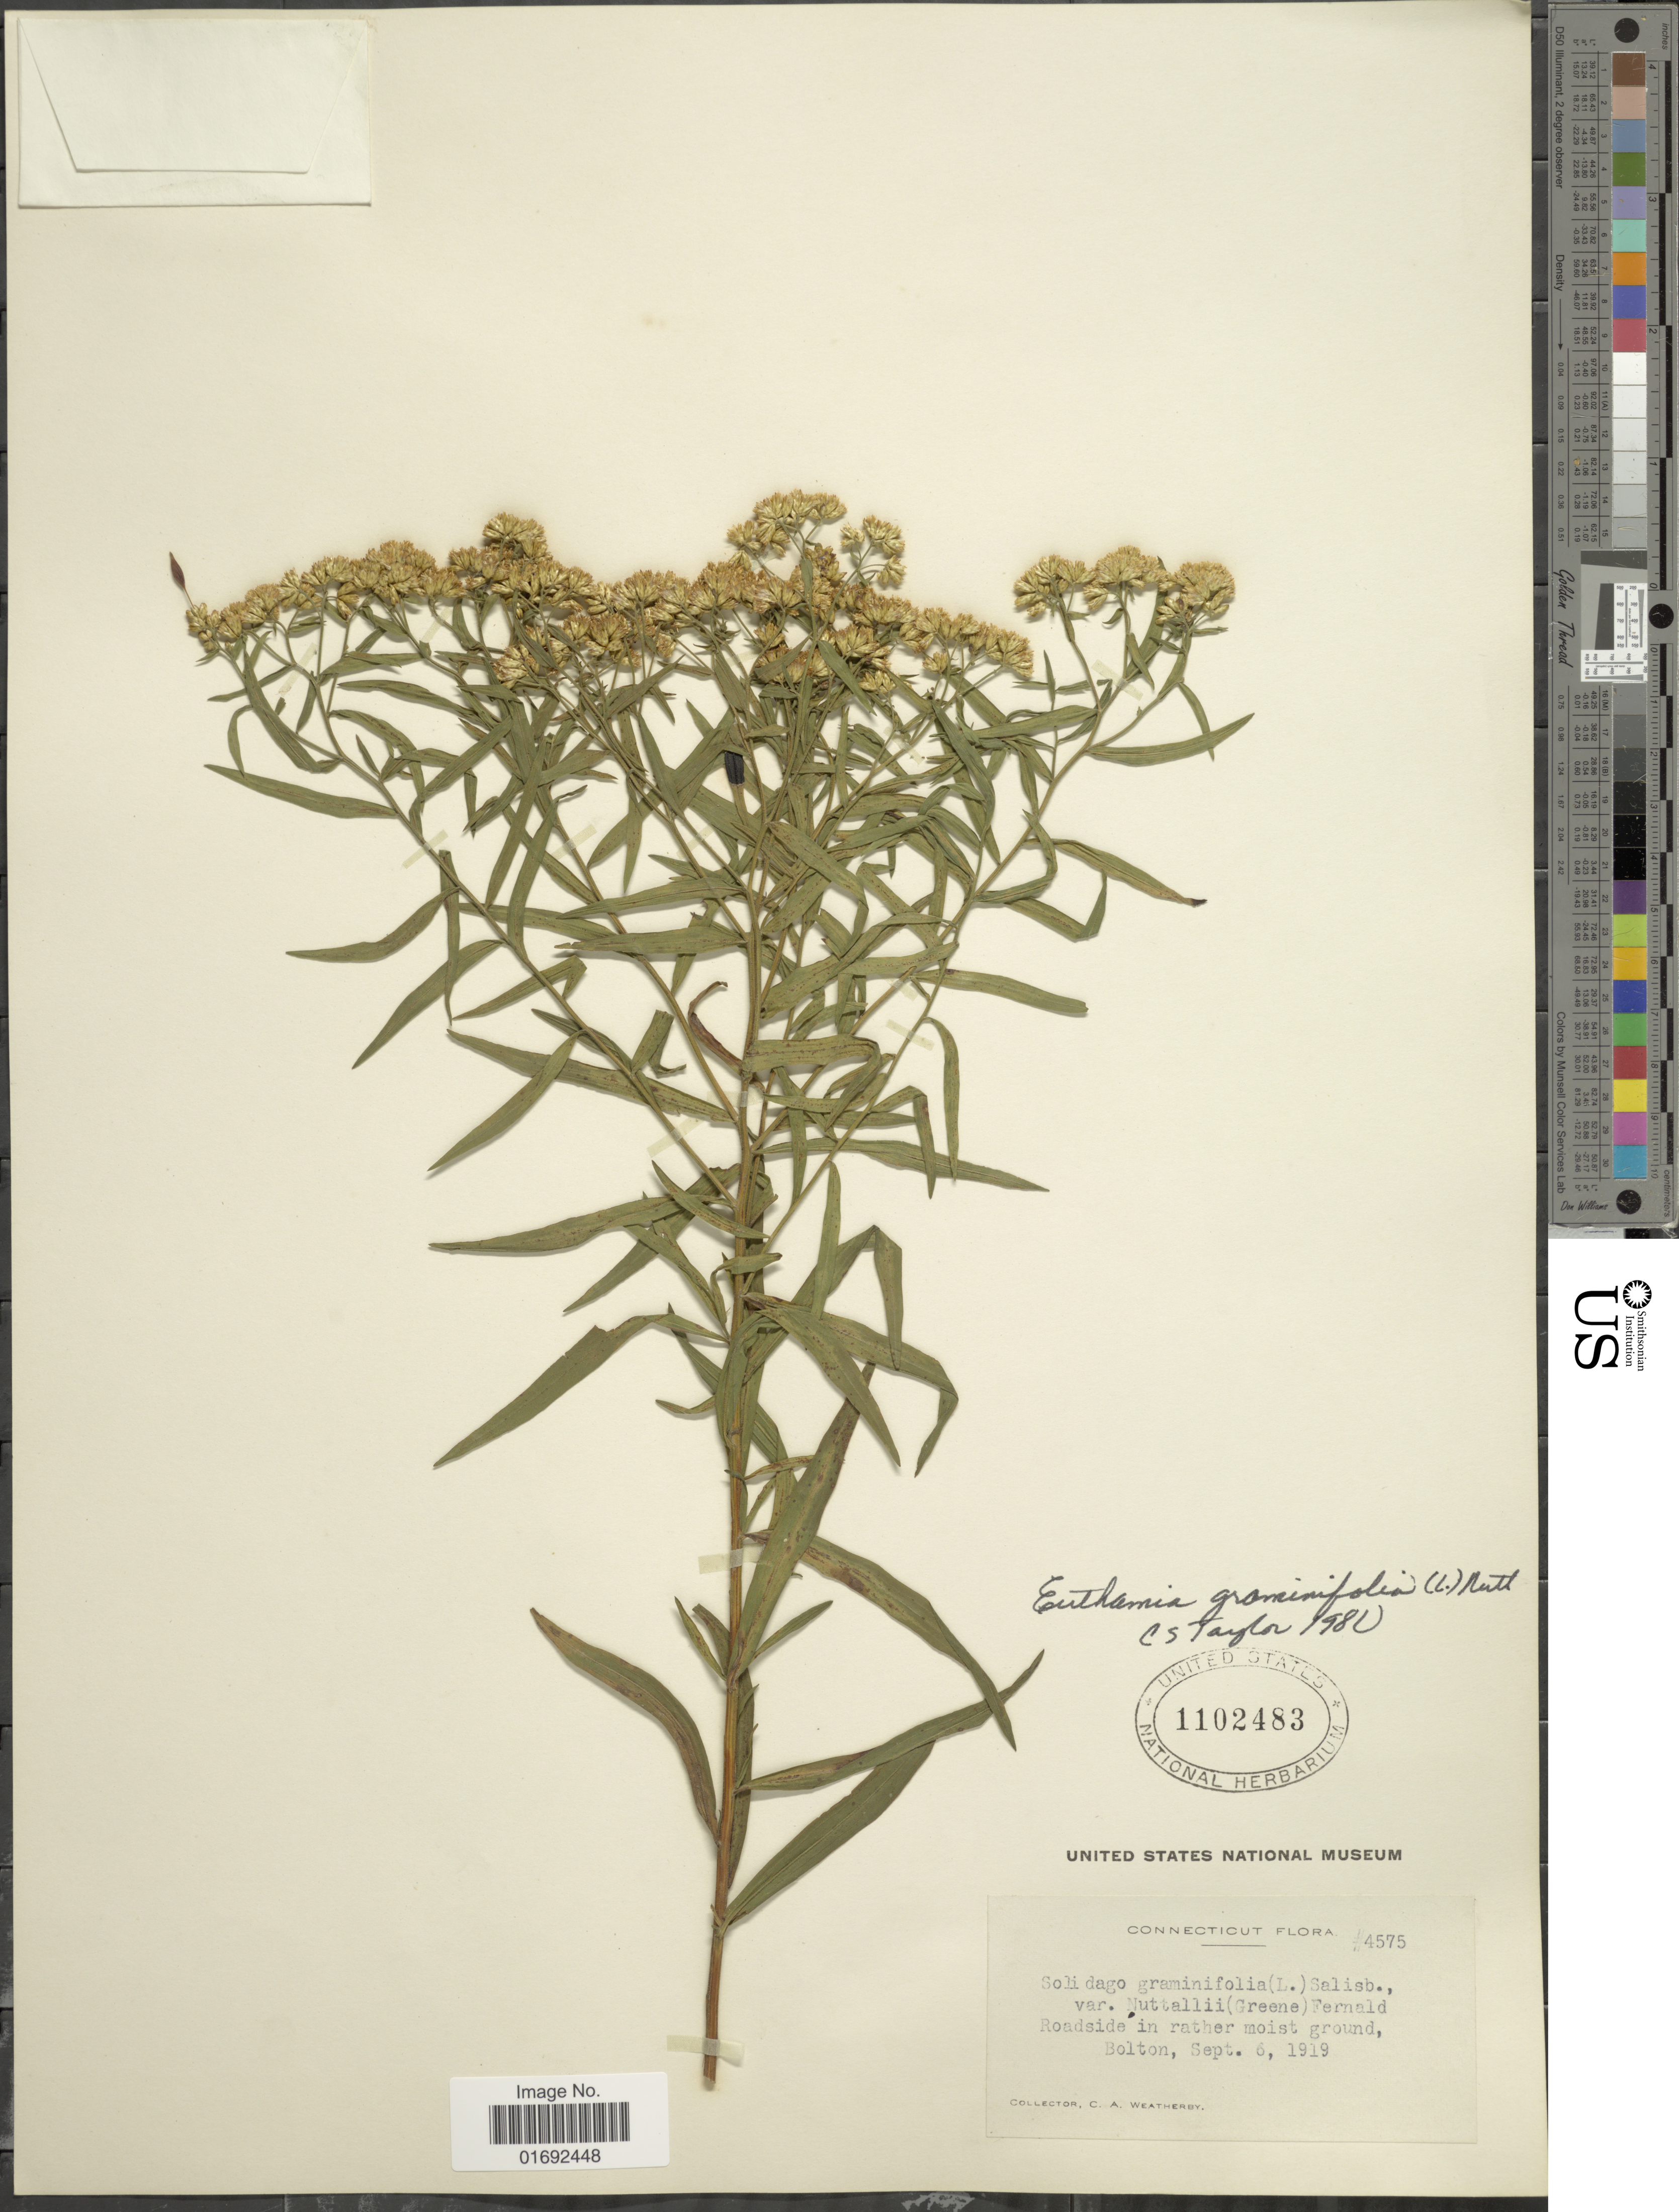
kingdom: Plantae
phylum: Tracheophyta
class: Magnoliopsida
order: Asterales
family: Asteraceae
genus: Euthamia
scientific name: Euthamia graminifolia var. nuttalii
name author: (S.W. Greene) W. Stone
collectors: C. A. Weatherby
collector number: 4575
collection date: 1919-09-06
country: United States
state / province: Connecticut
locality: Bolton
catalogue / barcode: US 1102483